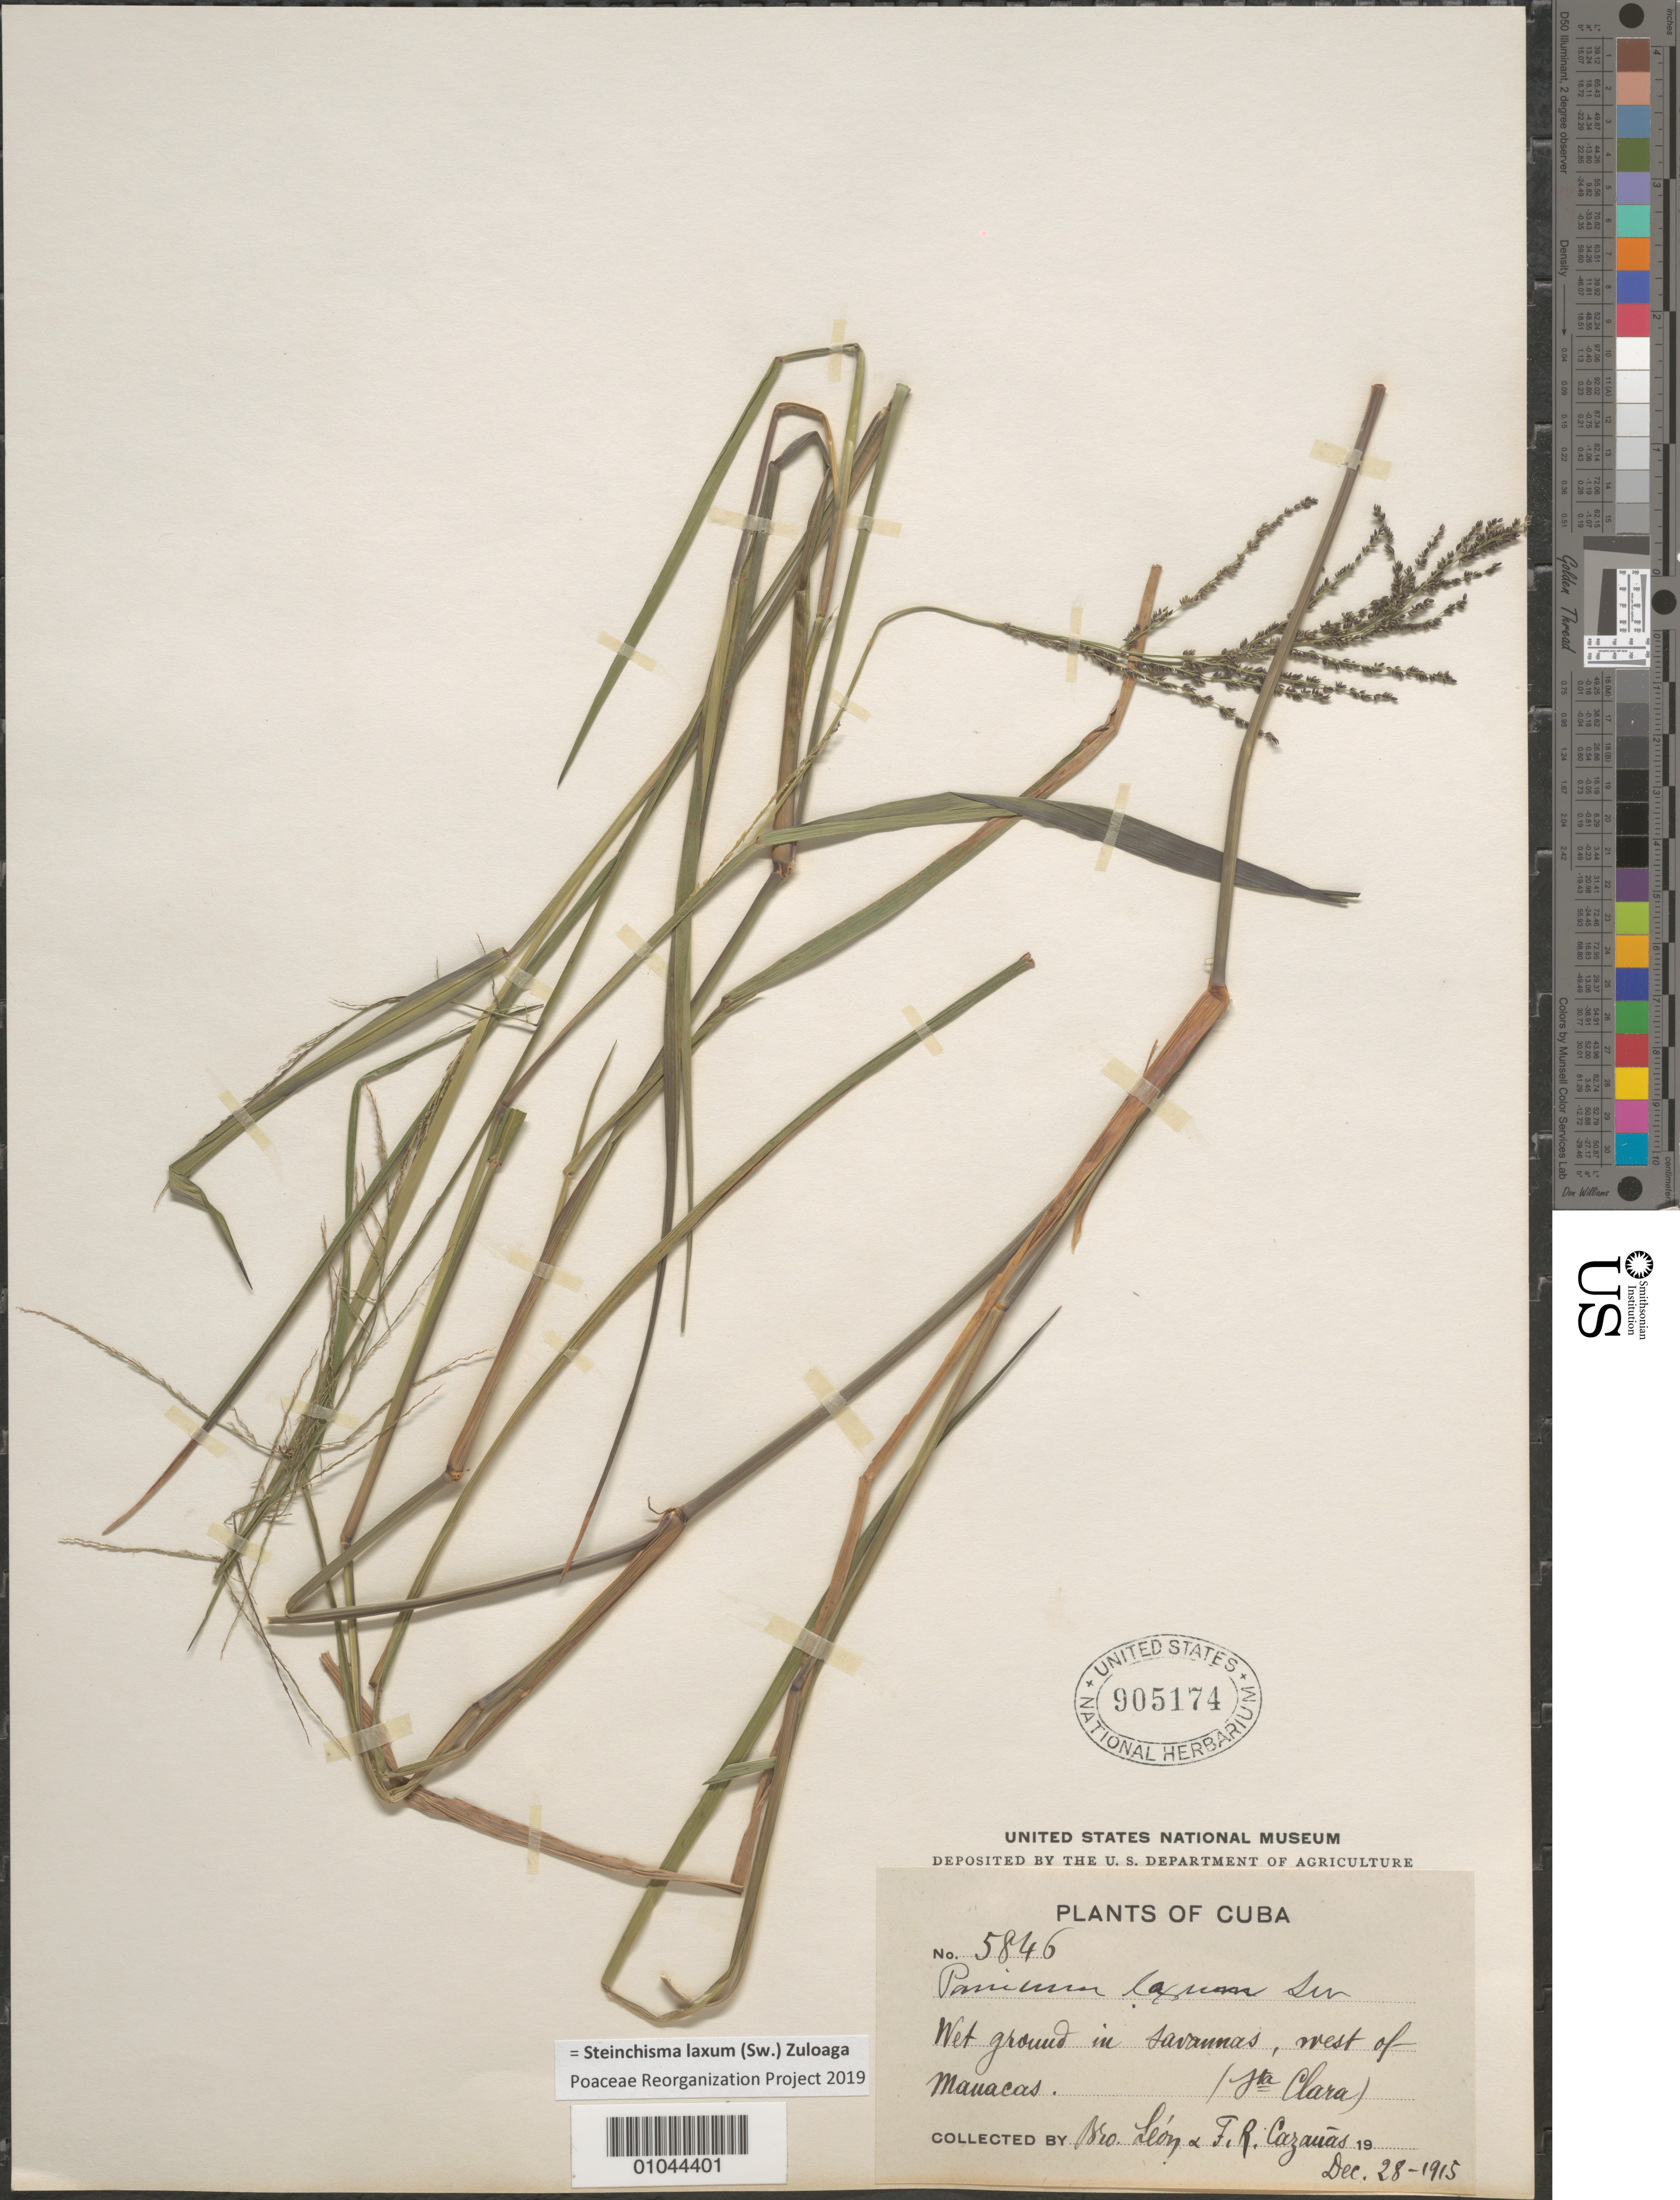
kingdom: Plantae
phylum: Tracheophyta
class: Liliopsida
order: Poales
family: Poaceae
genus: Panicum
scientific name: Panicum laxum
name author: Sw.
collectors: Bro. León & F. Cazauas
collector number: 5846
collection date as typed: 28 Dec 1915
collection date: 1915-12-28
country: Cuba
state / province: Villa Clara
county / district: Santa Clara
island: Cuba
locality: In savanas west of manacas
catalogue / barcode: US 905174